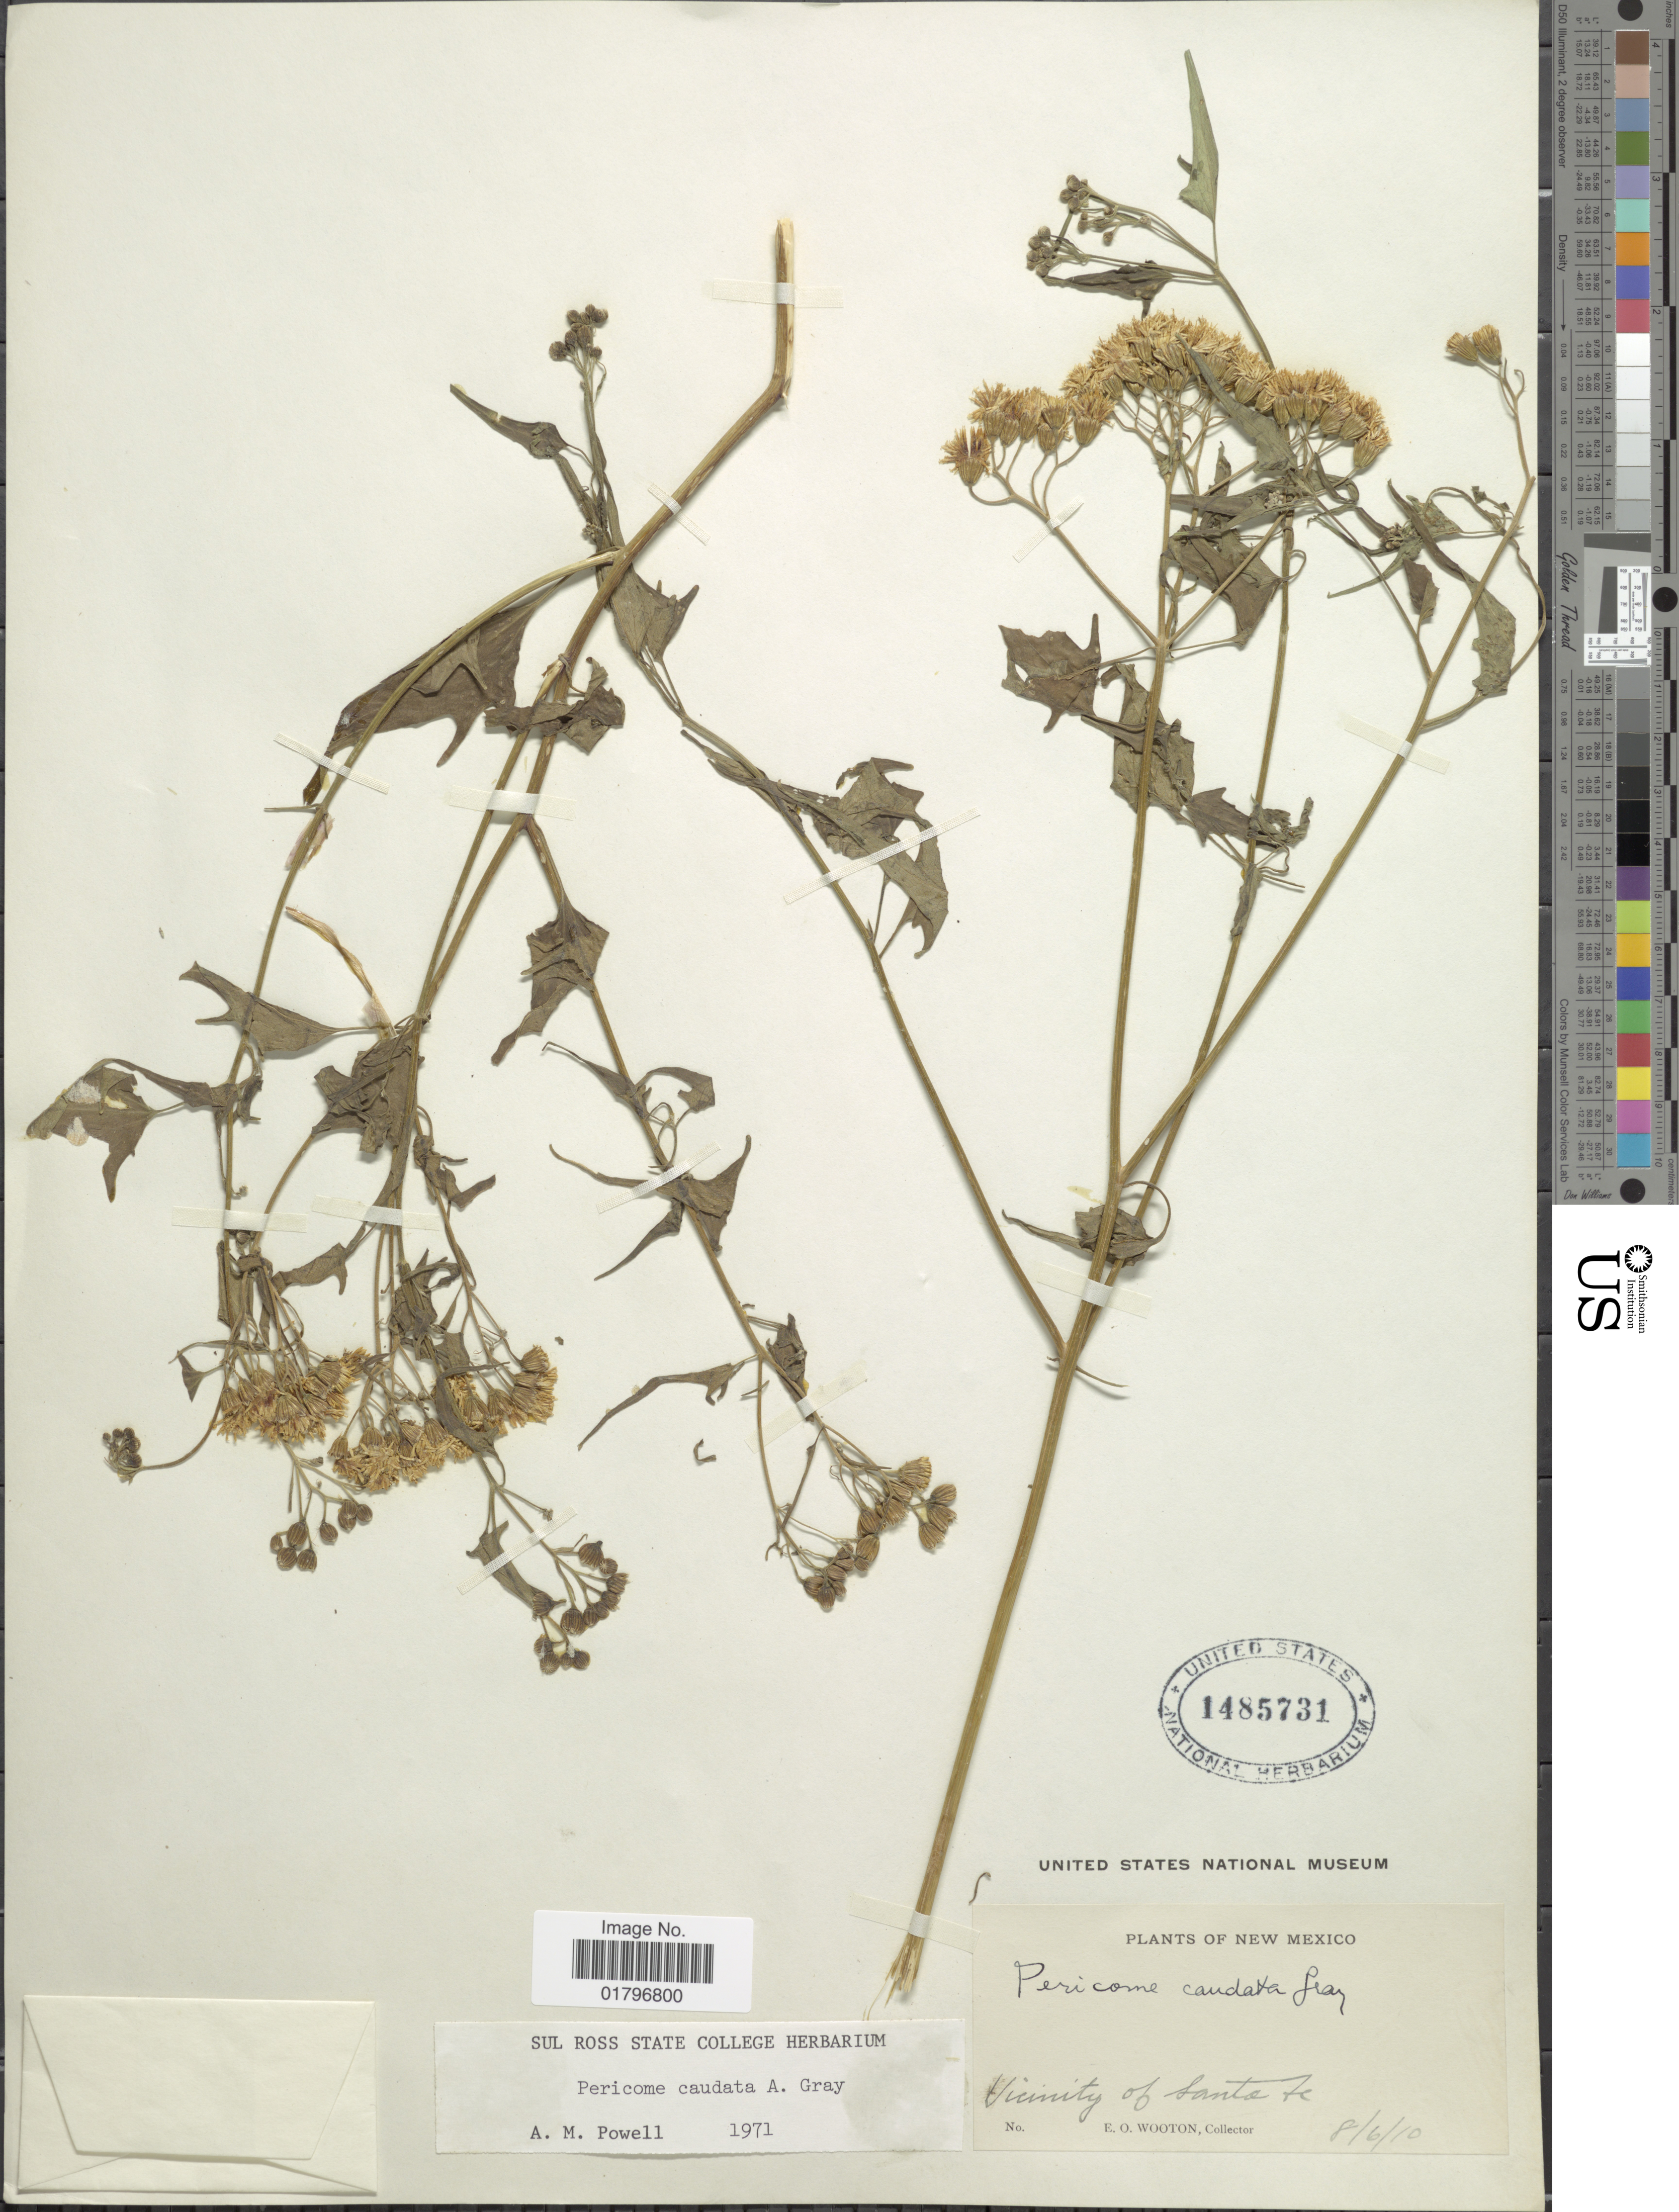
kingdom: Plantae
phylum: Tracheophyta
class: Magnoliopsida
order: Asterales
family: Asteraceae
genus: Pericome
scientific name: Pericome caudata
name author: A. Gray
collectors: E. O. Wooton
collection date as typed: Transcribed d/m/y: 6/8/10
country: United States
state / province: New Mexico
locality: Vicinity of Santa Fe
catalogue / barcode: US 1485731